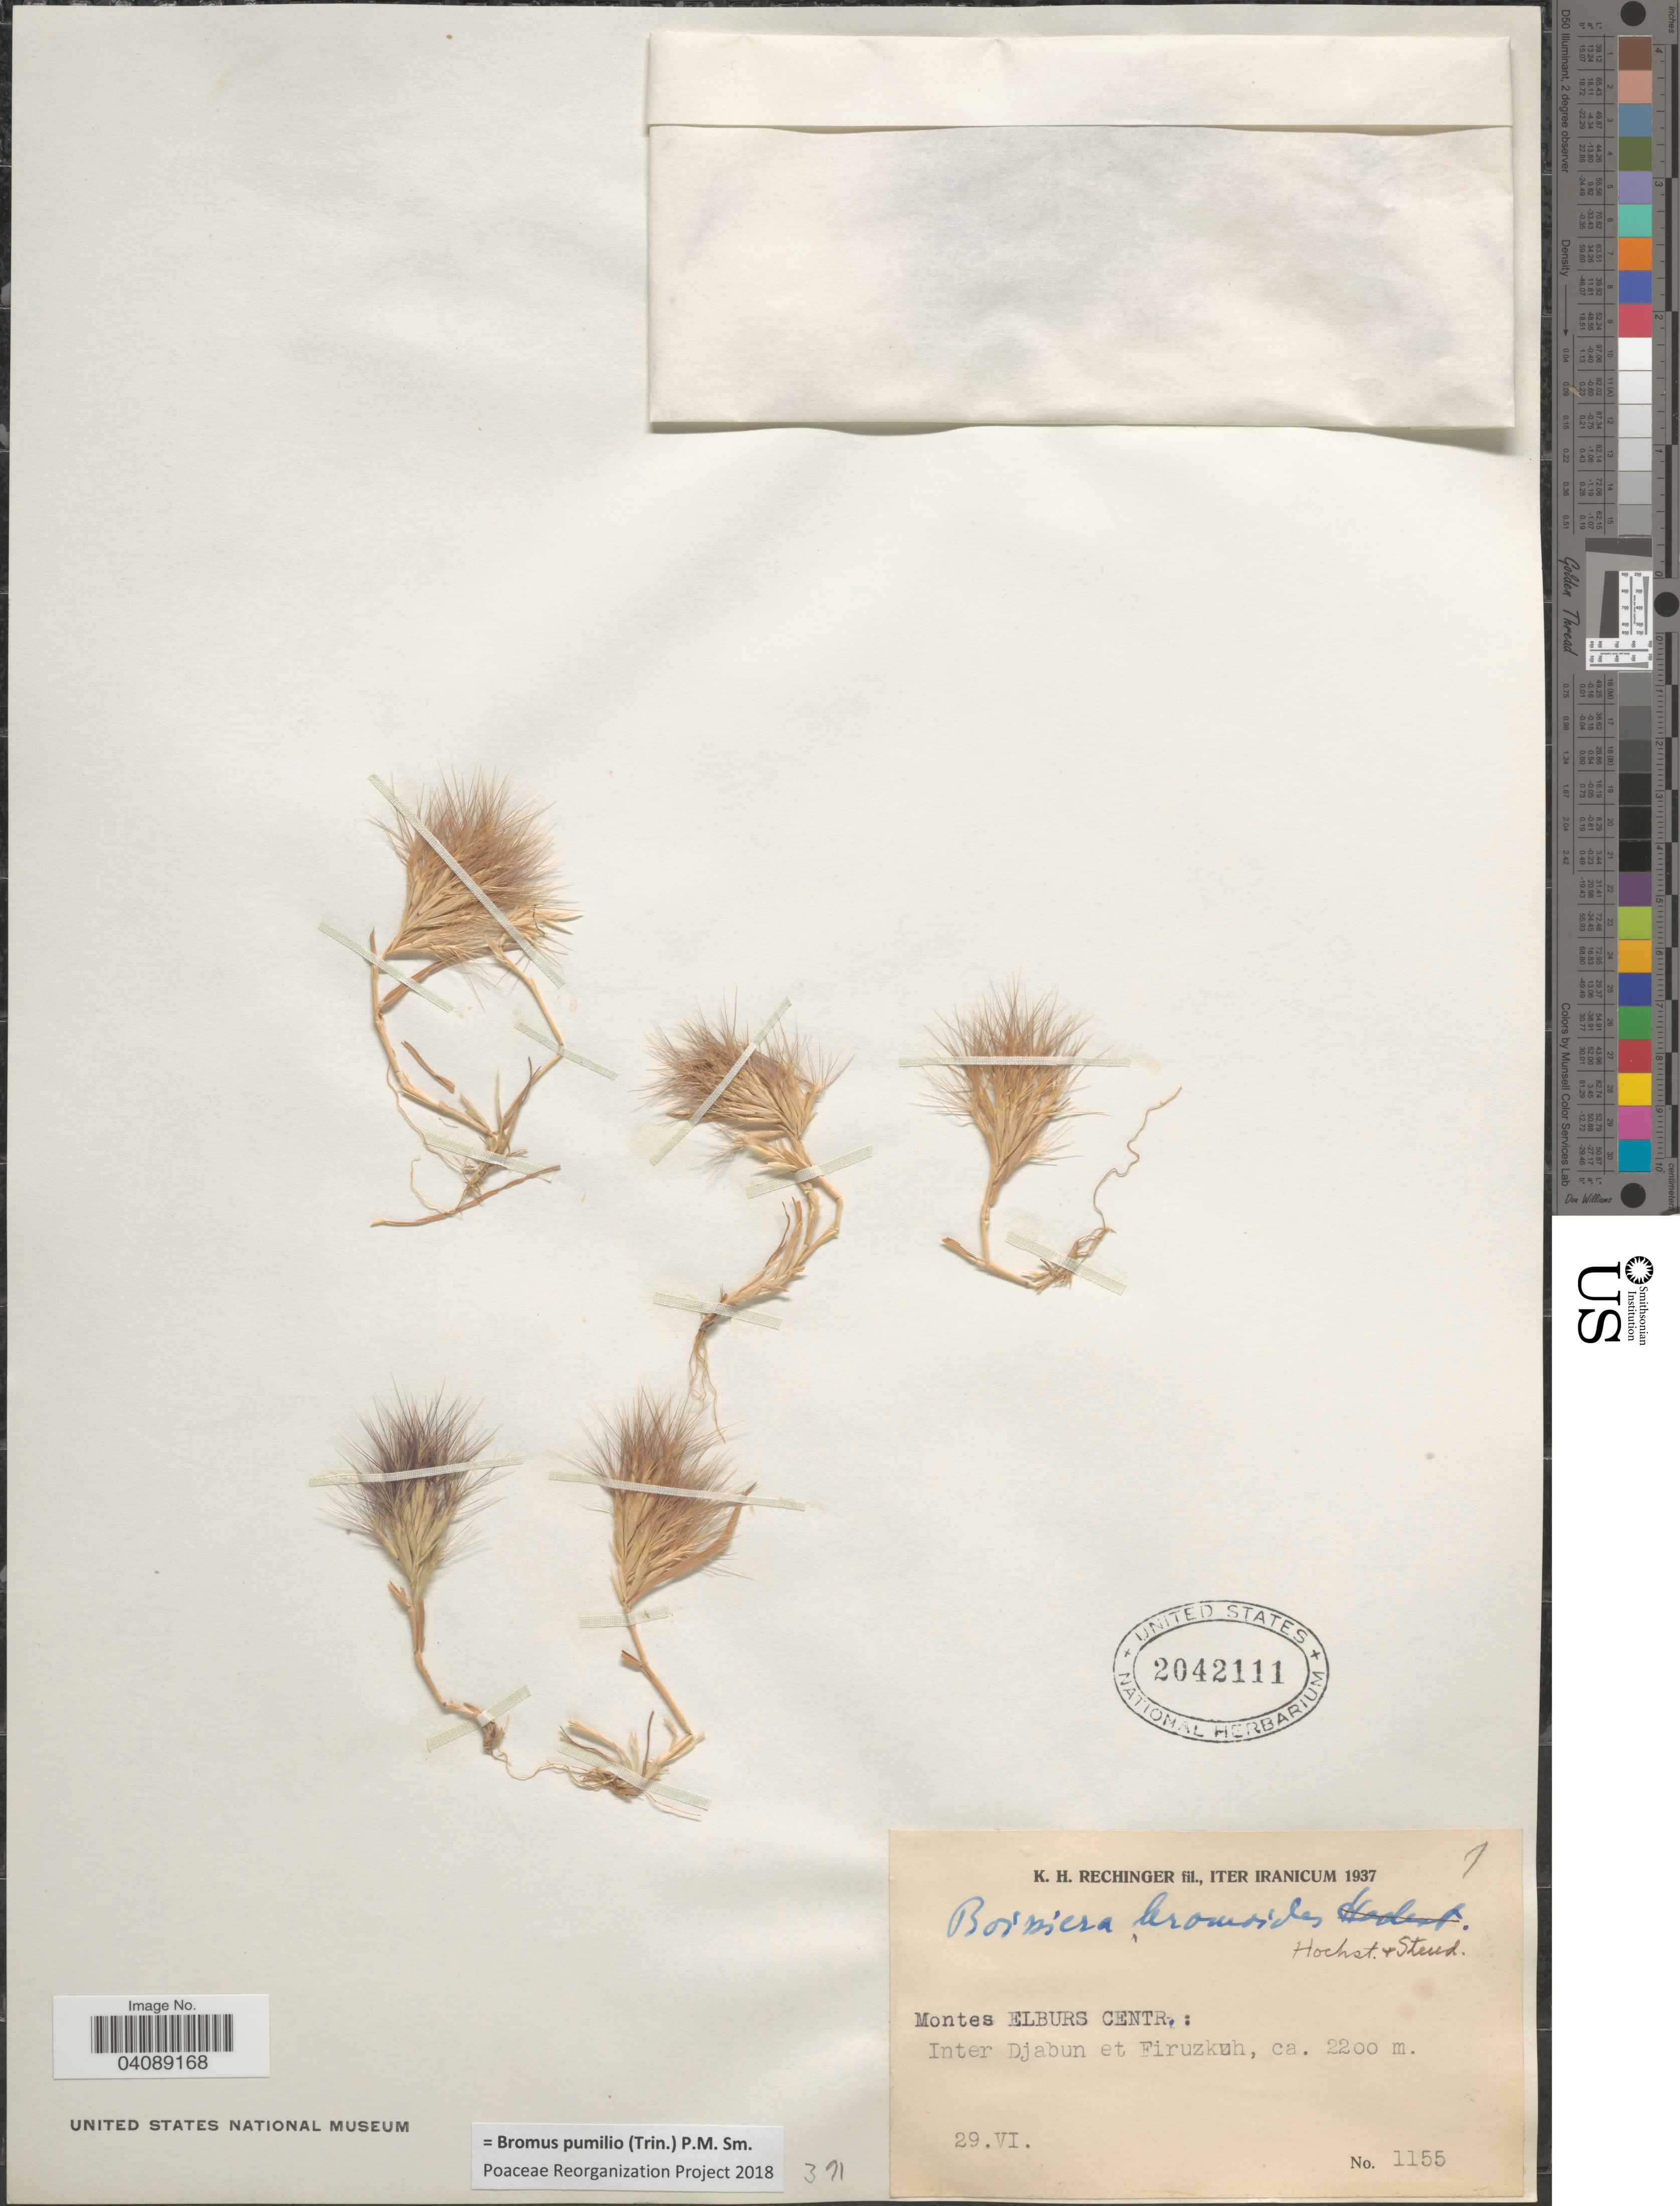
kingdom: Plantae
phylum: Tracheophyta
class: Liliopsida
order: Poales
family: Poaceae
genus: Bromus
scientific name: Bromus pumilio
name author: (Trin.) P.M. Sm.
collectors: K. H. Rechinger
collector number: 1155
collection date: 1937-06-29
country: Iran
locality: Iter Iranicum 1937. Montes Elburs Centr.: Inter Djabun et Firuzkuh.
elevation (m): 2200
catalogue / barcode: US 2042111